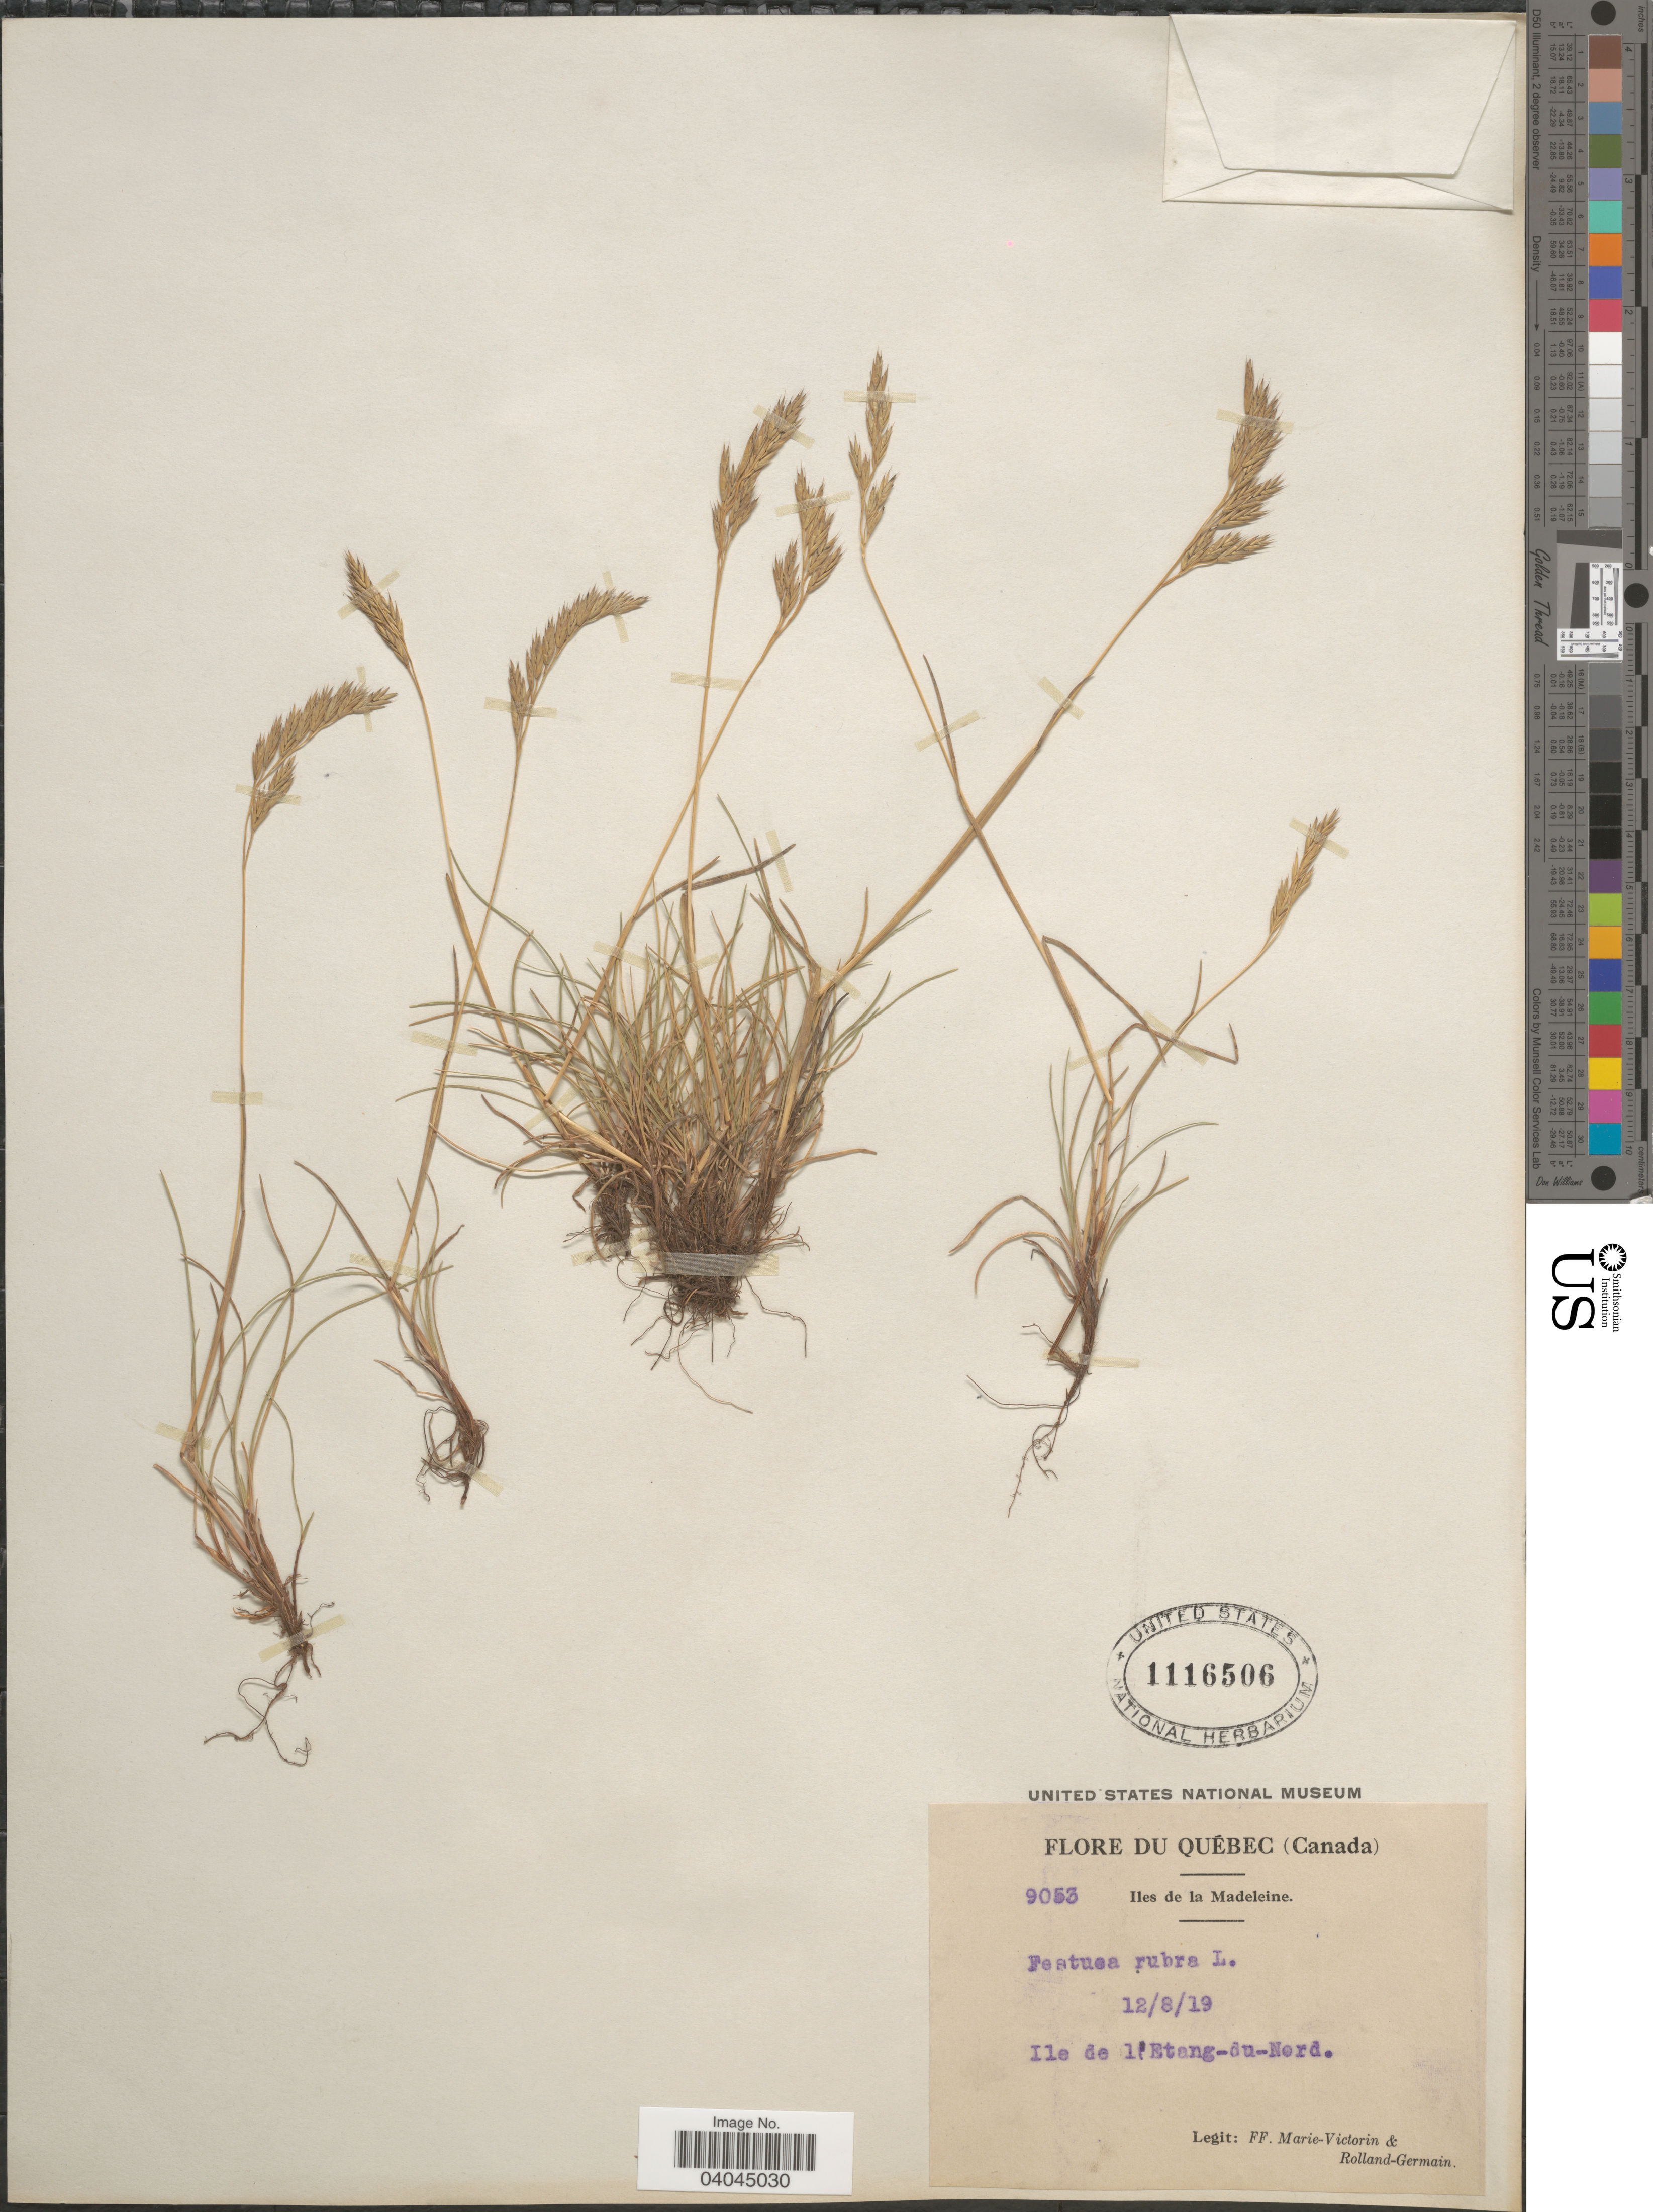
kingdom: Plantae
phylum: Tracheophyta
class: Liliopsida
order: Poales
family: Poaceae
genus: Festuca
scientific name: Festuca rubra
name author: L.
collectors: F. Marie-Victorin & Rolland-Germain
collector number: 9053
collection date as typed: Transcribed d/m/y: 12/8/19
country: Canada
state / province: Quebec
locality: Iles de la Madeleine. Ile de l'Etang-du-Nord.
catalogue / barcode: US 1116506